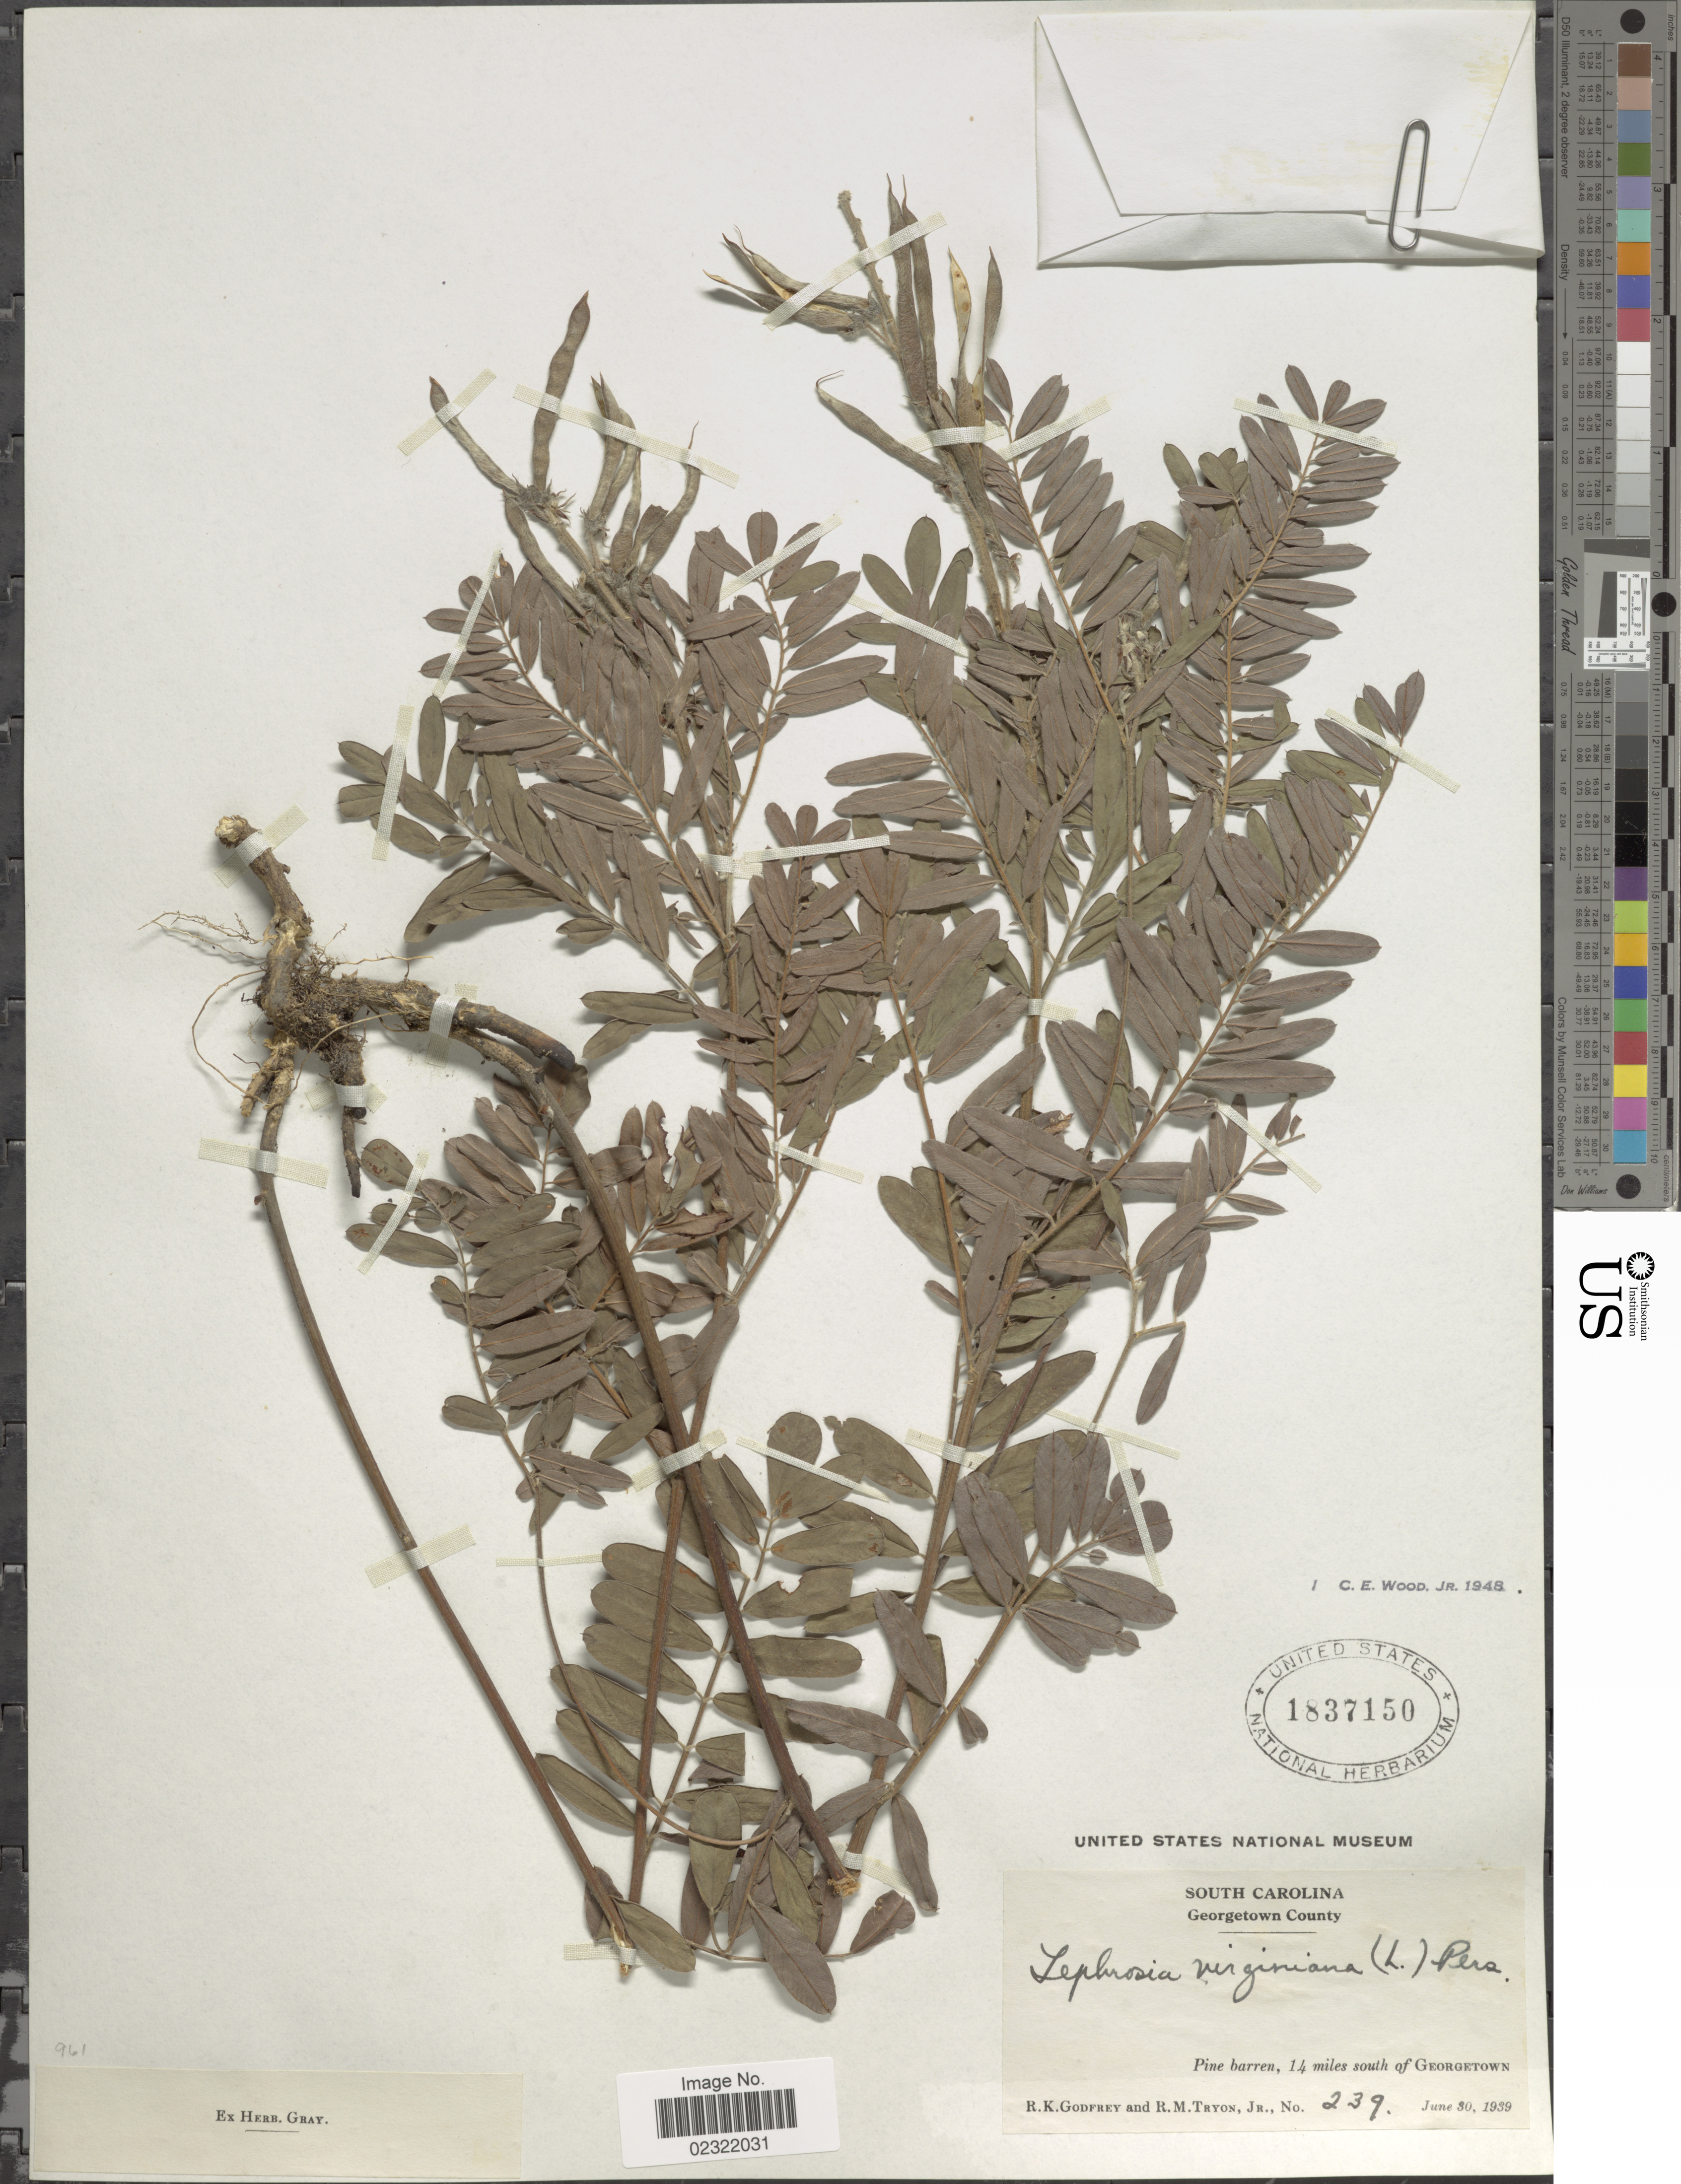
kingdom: Plantae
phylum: Tracheophyta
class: Magnoliopsida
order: Fabales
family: Fabaceae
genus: Tephrosia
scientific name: Tephrosia virginiana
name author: (L.) Pers.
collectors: R. K. Godfrey & R. M. Tryon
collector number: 239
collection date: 1939-06-30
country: United States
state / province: South Carolina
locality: Georgetown County, Pine barren, 14 miles south of Georgetown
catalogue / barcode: US 1837150